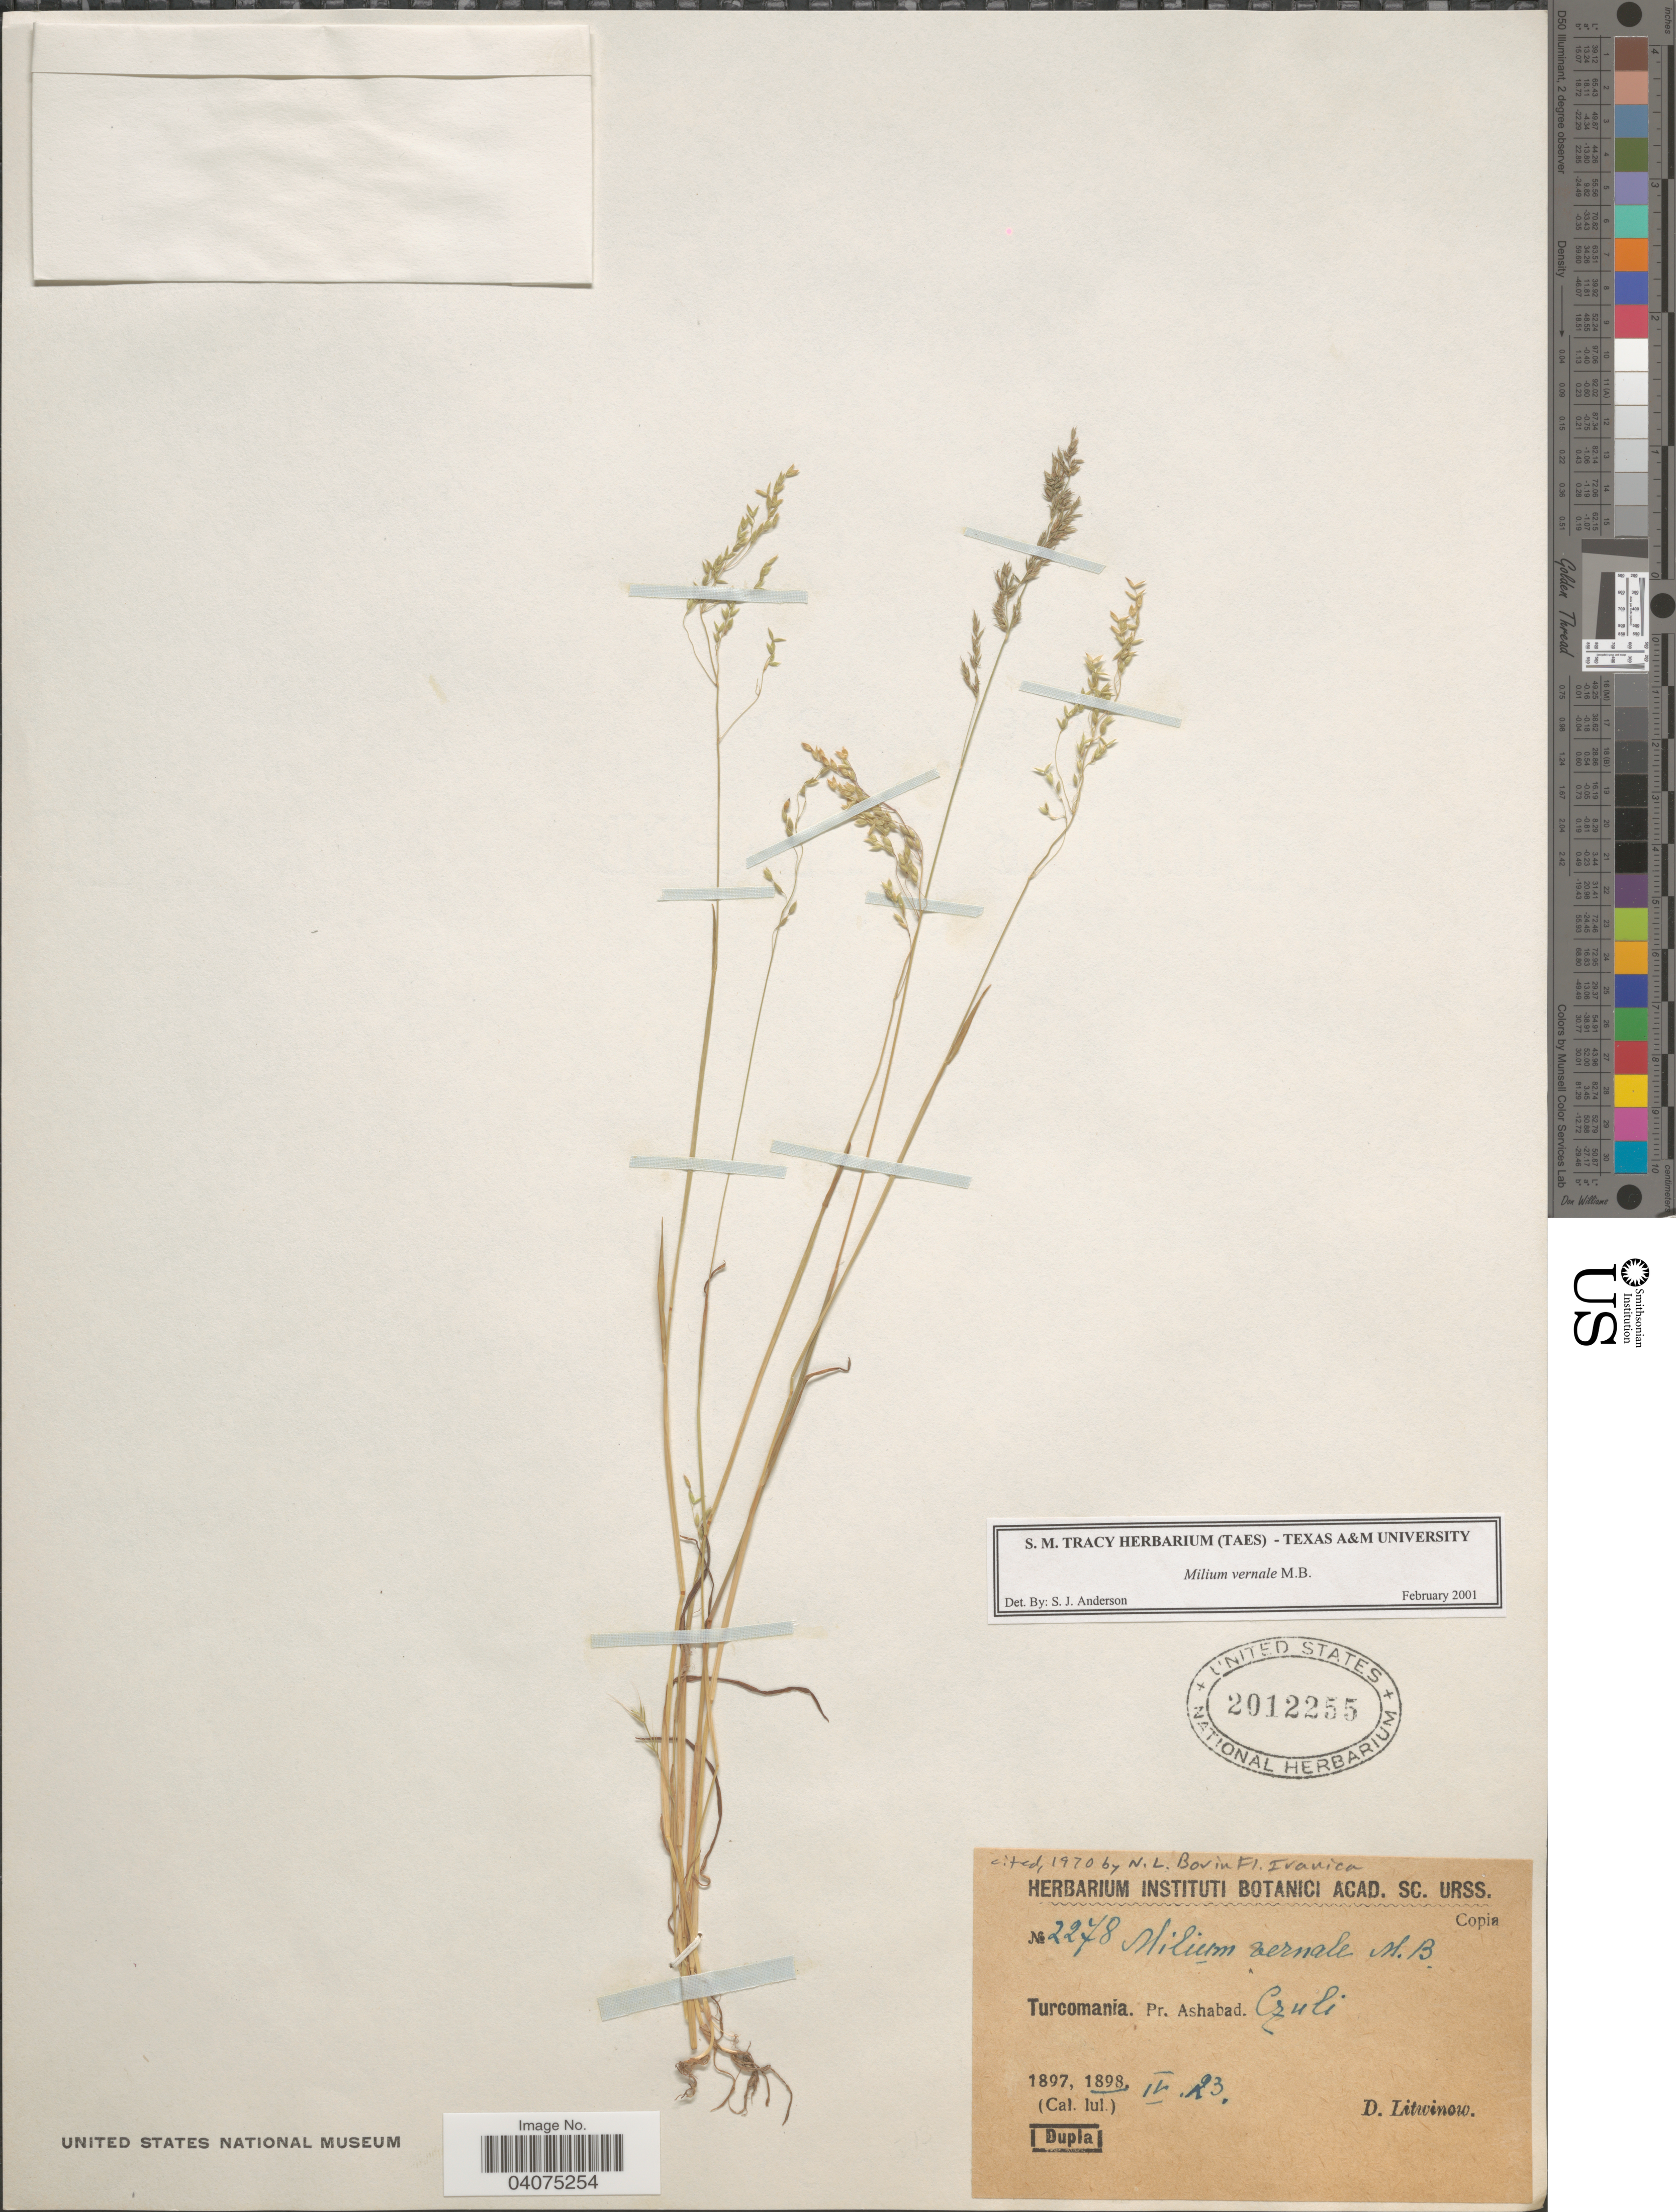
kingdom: Plantae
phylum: Tracheophyta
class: Liliopsida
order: Poales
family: Poaceae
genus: Milium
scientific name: Milium vernale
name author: M. Bieb.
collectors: D. Litwinow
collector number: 2278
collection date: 1898-04-23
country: Turkmenistan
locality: Pr. Ashabad. Czuli.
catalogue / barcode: US 2012255